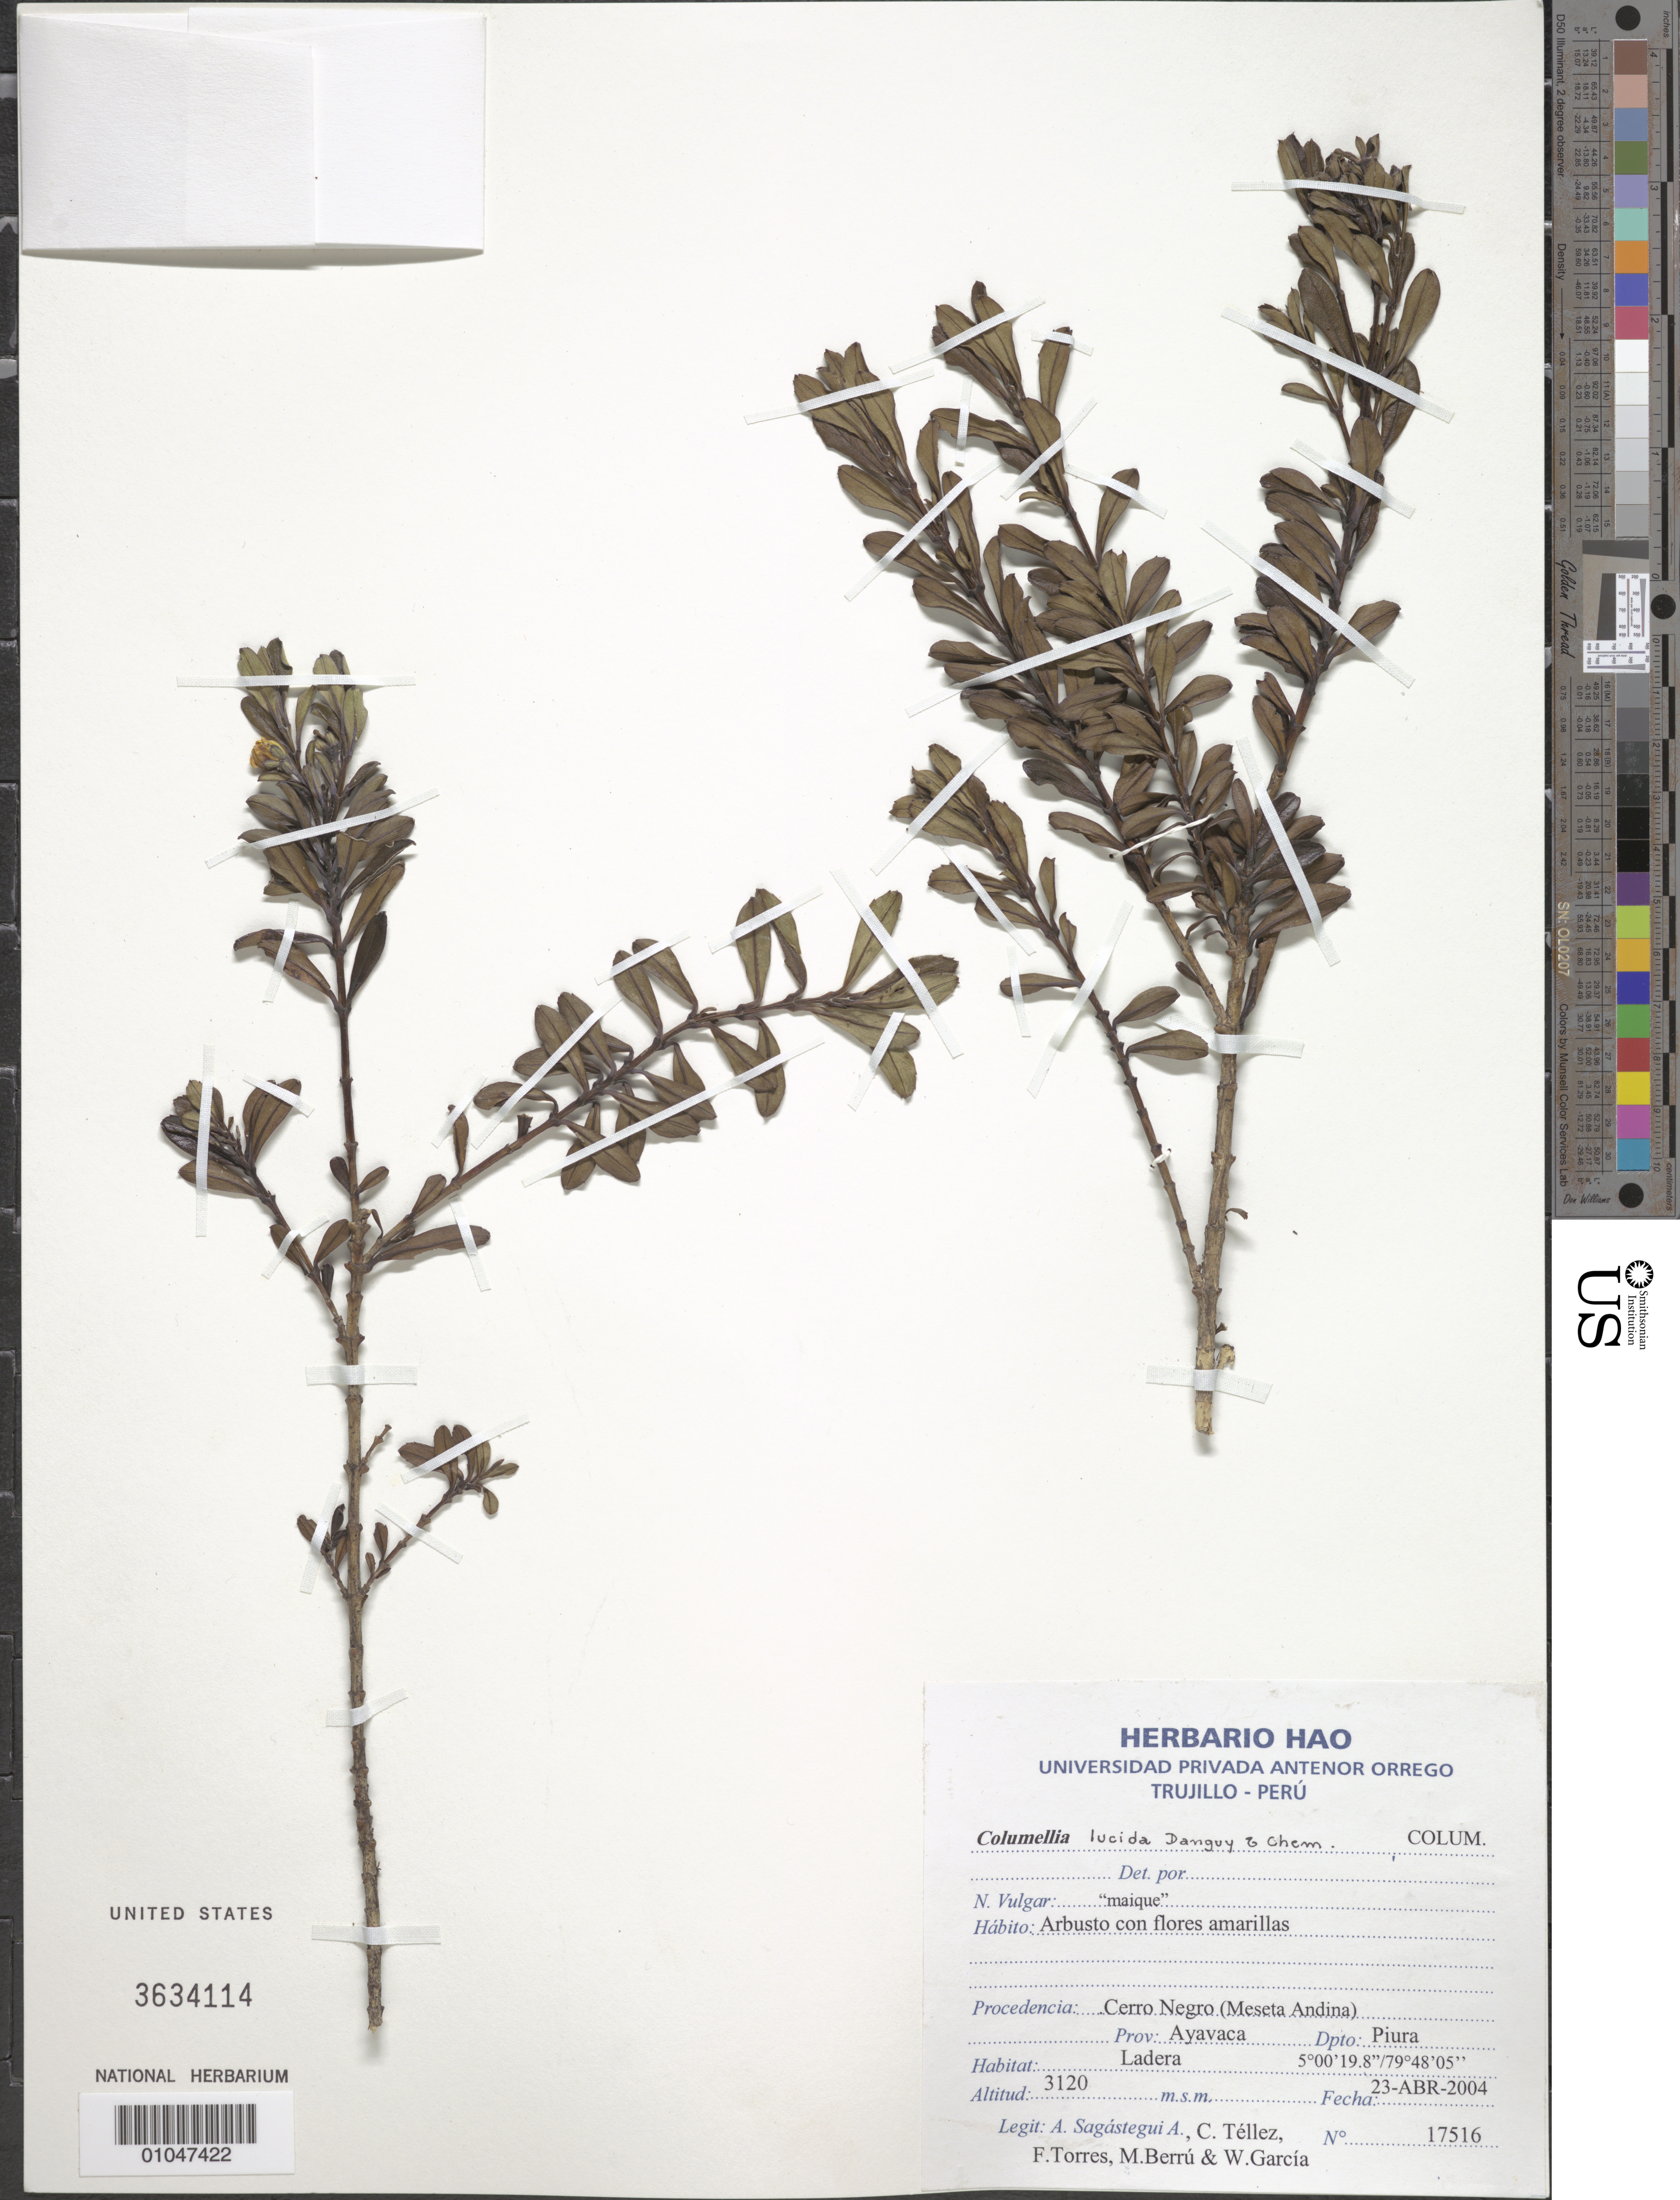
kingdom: Plantae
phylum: Tracheophyta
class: Magnoliopsida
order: Bruniales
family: Columelliaceae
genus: Columellia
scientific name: Columellia lucida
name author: Danguy & Cherm.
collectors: A. Sagástegui A. et al.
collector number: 17516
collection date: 2004-04-23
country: Peru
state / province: Ayacucho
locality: Cerro Negro (Meseta Andina), Piura Dpto.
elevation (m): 3120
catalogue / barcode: US 3634114